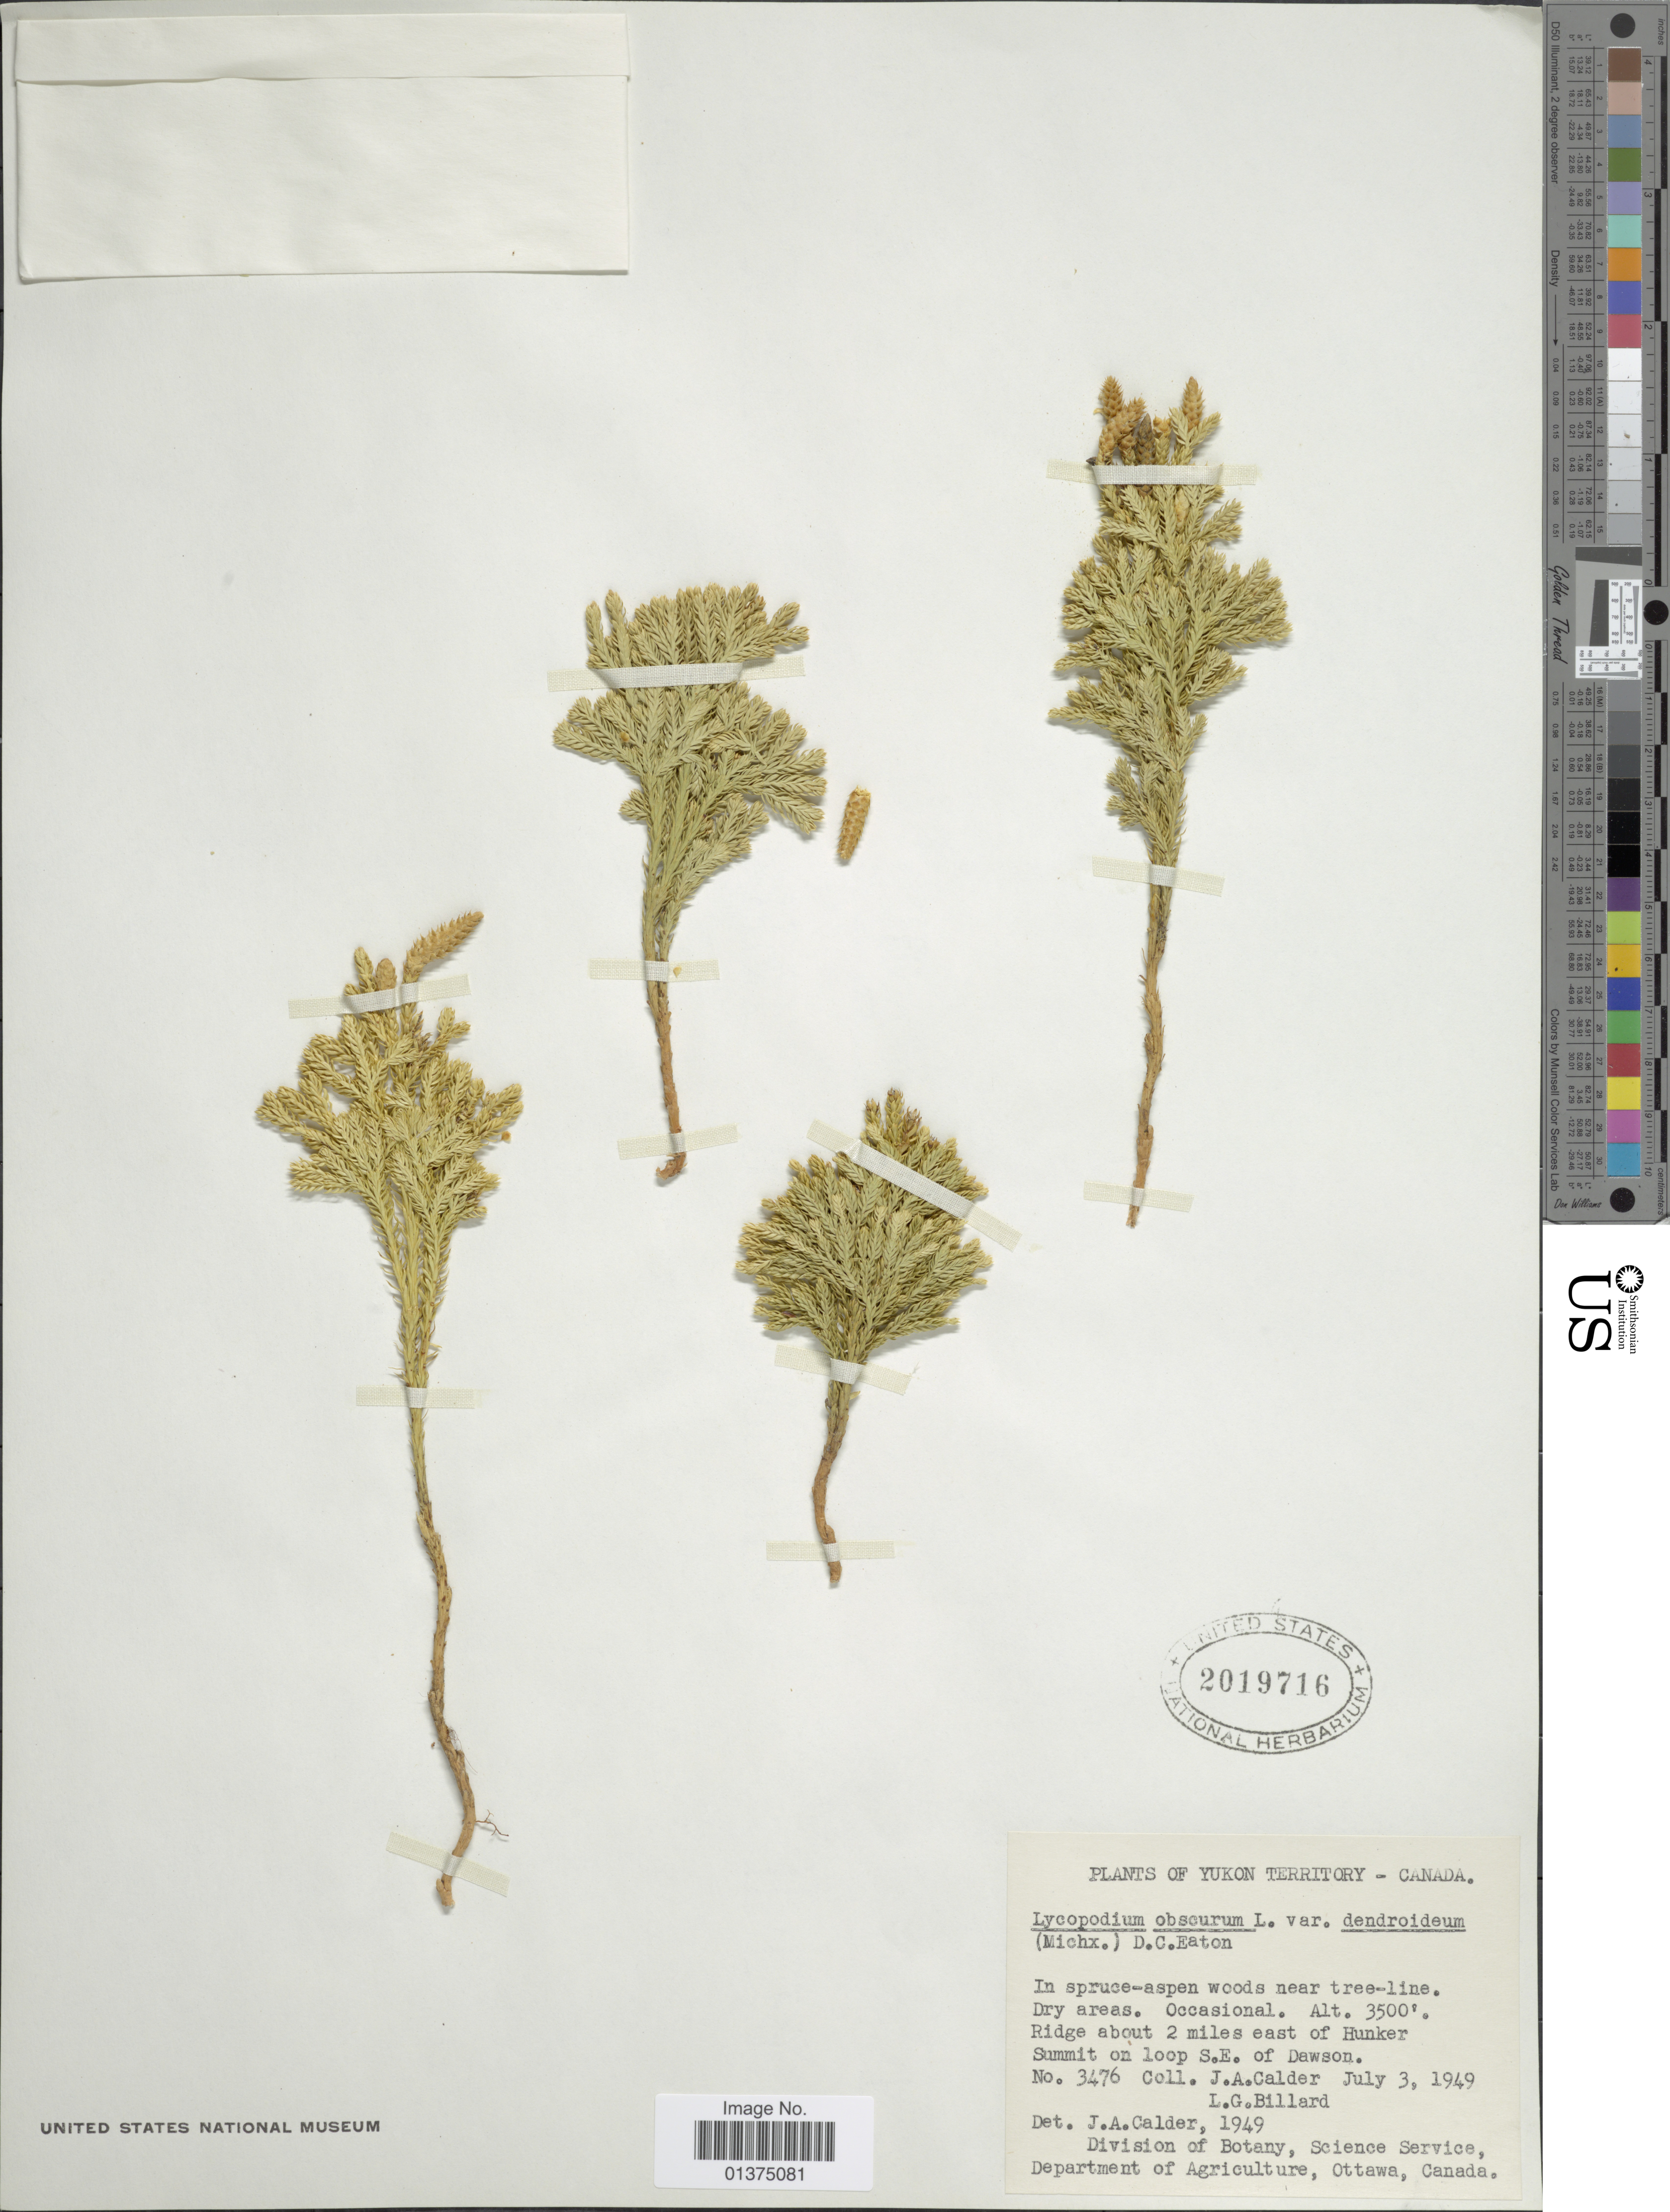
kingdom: Plantae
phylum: Tracheophyta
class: Lycopodiopsida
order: Lycopodiales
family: Lycopodiaceae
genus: Dendrolycopodium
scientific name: Dendrolycopodium dendroideum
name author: (Michx.) A. Haines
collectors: J. A. Calder & L. Billard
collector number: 3476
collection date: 1949-07-03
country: Canada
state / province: Yukon Territory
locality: Ridge about 2 miles east of Hunker Summit on loop S.E. of Dawson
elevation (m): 1067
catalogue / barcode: US 2019716